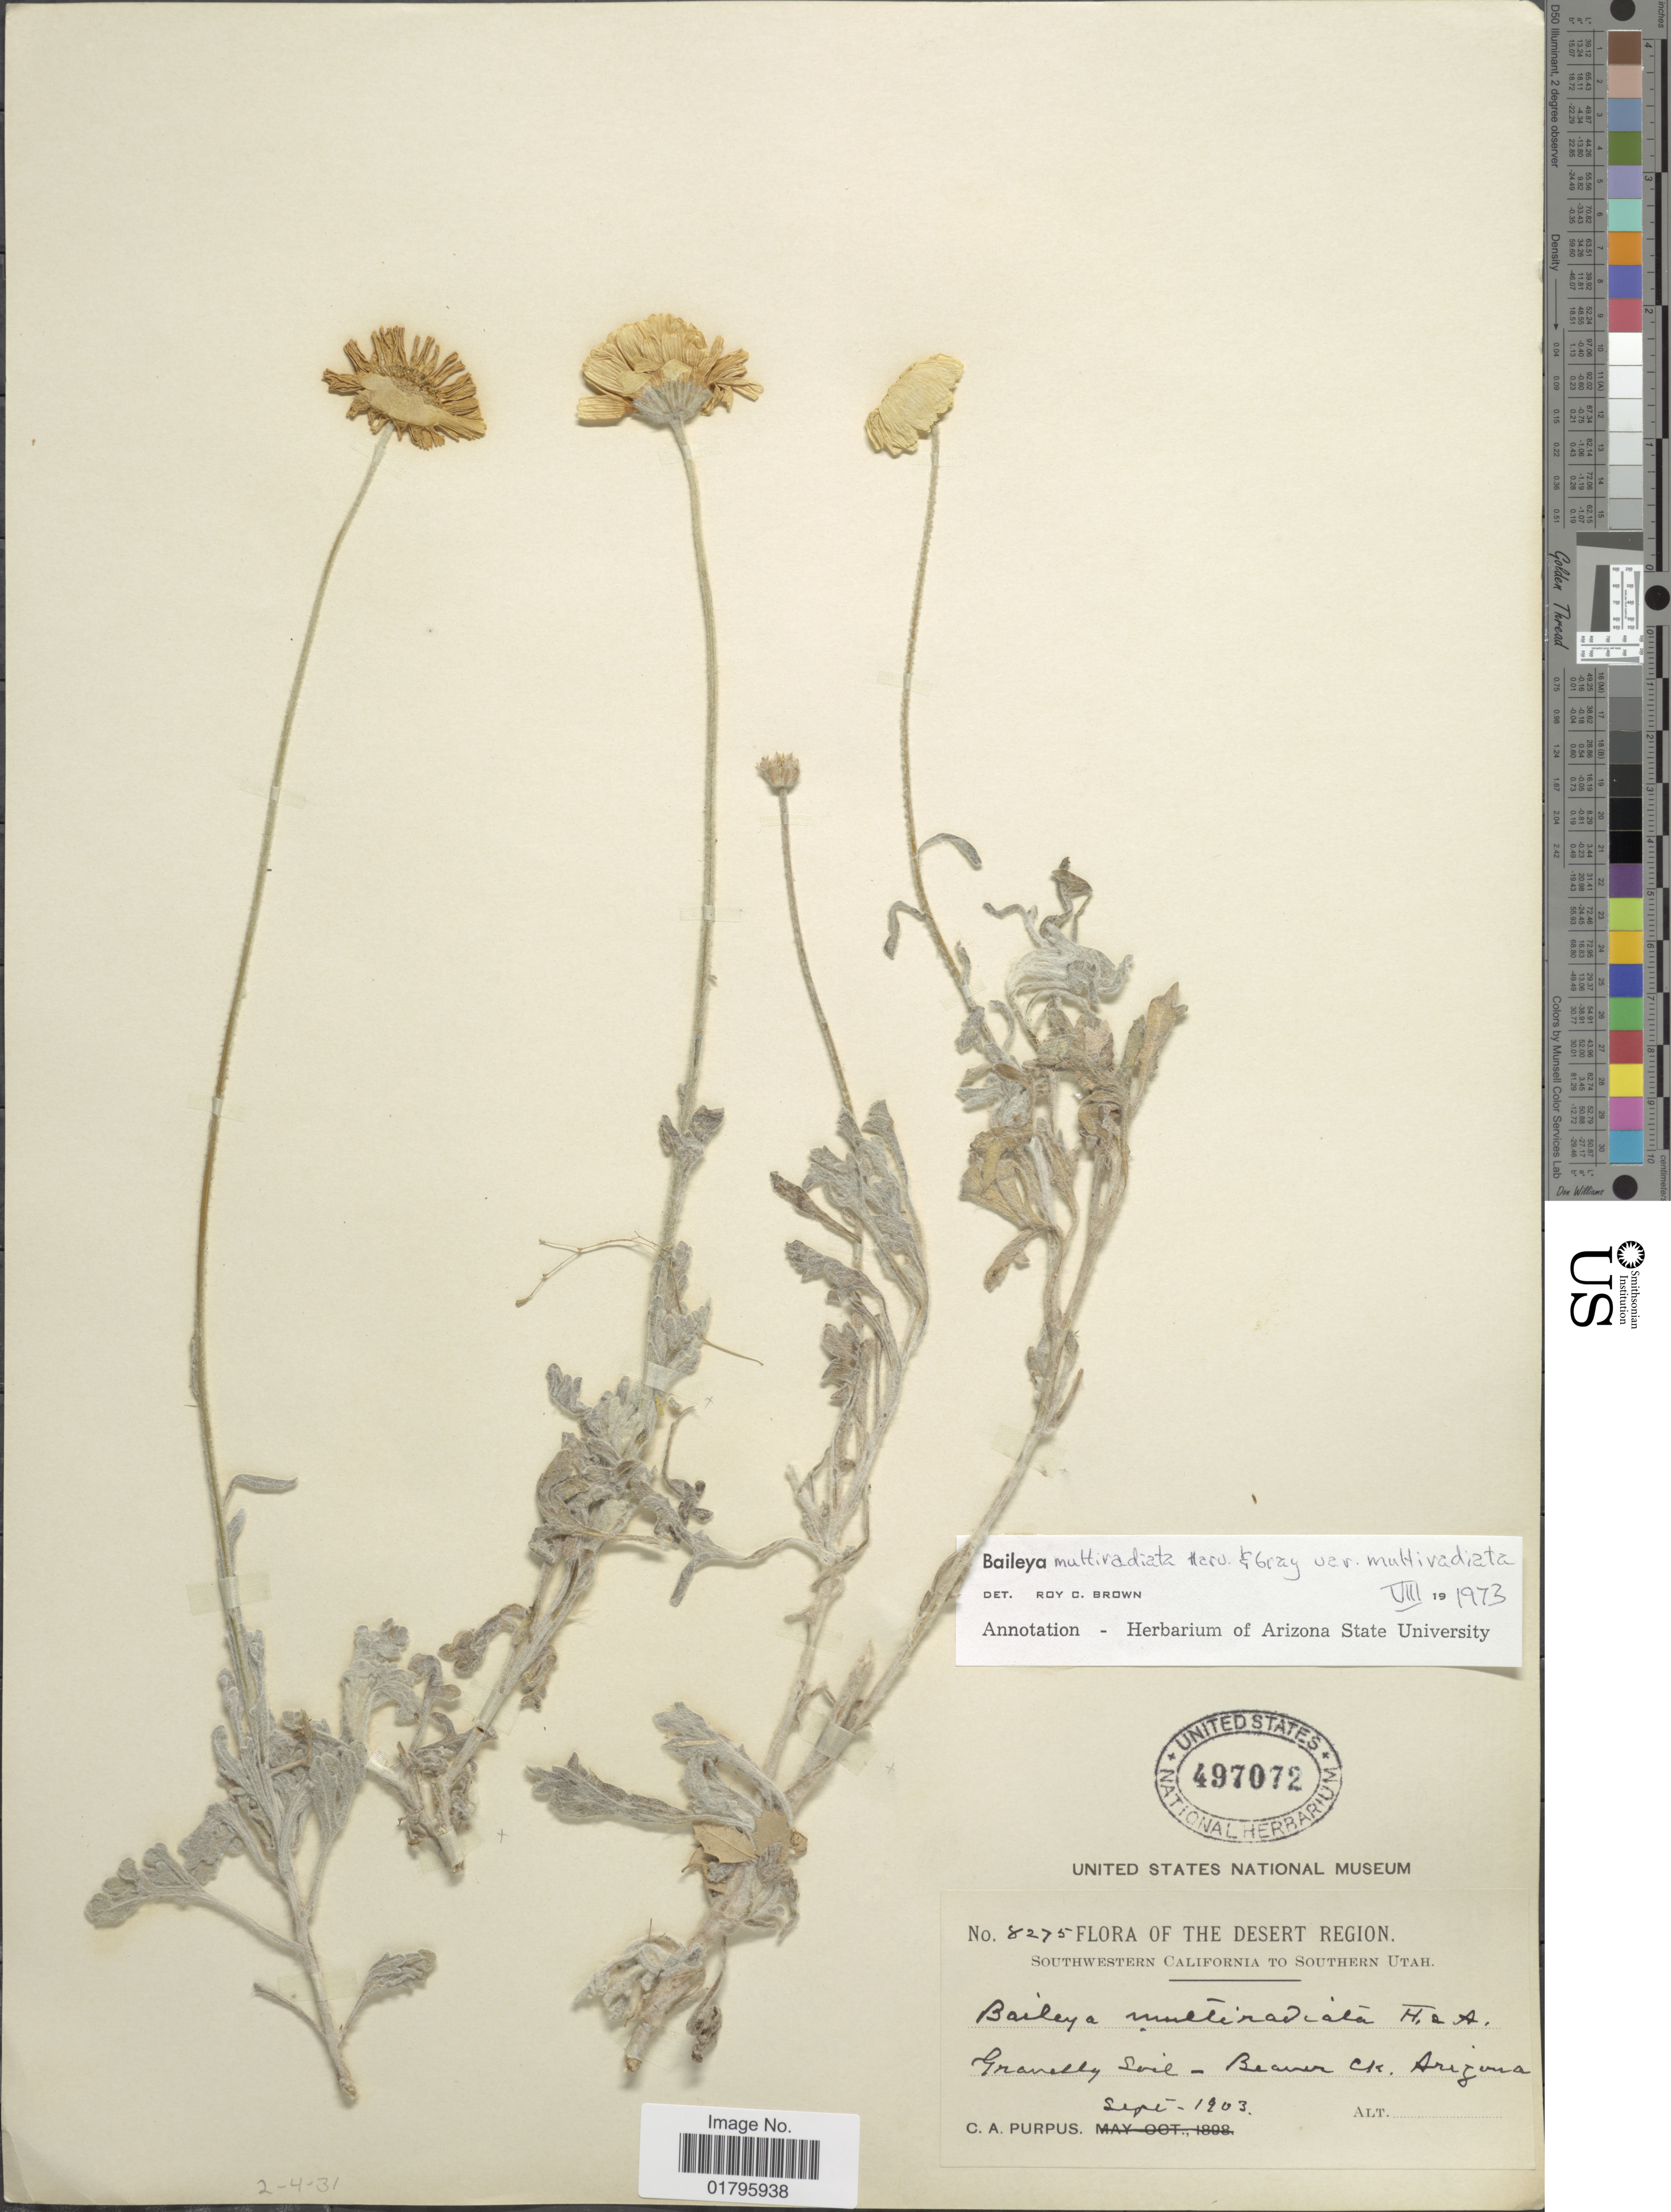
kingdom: Plantae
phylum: Tracheophyta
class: Magnoliopsida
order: Asterales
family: Asteraceae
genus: Baileya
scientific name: Baileya multiradiata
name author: Harv. & A. Gray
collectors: C. A. Purpus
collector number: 8275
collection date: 1903-09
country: United States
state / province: Arizona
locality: Gravelly Soil - Beaver Ck. Azrizona.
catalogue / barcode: US 497072